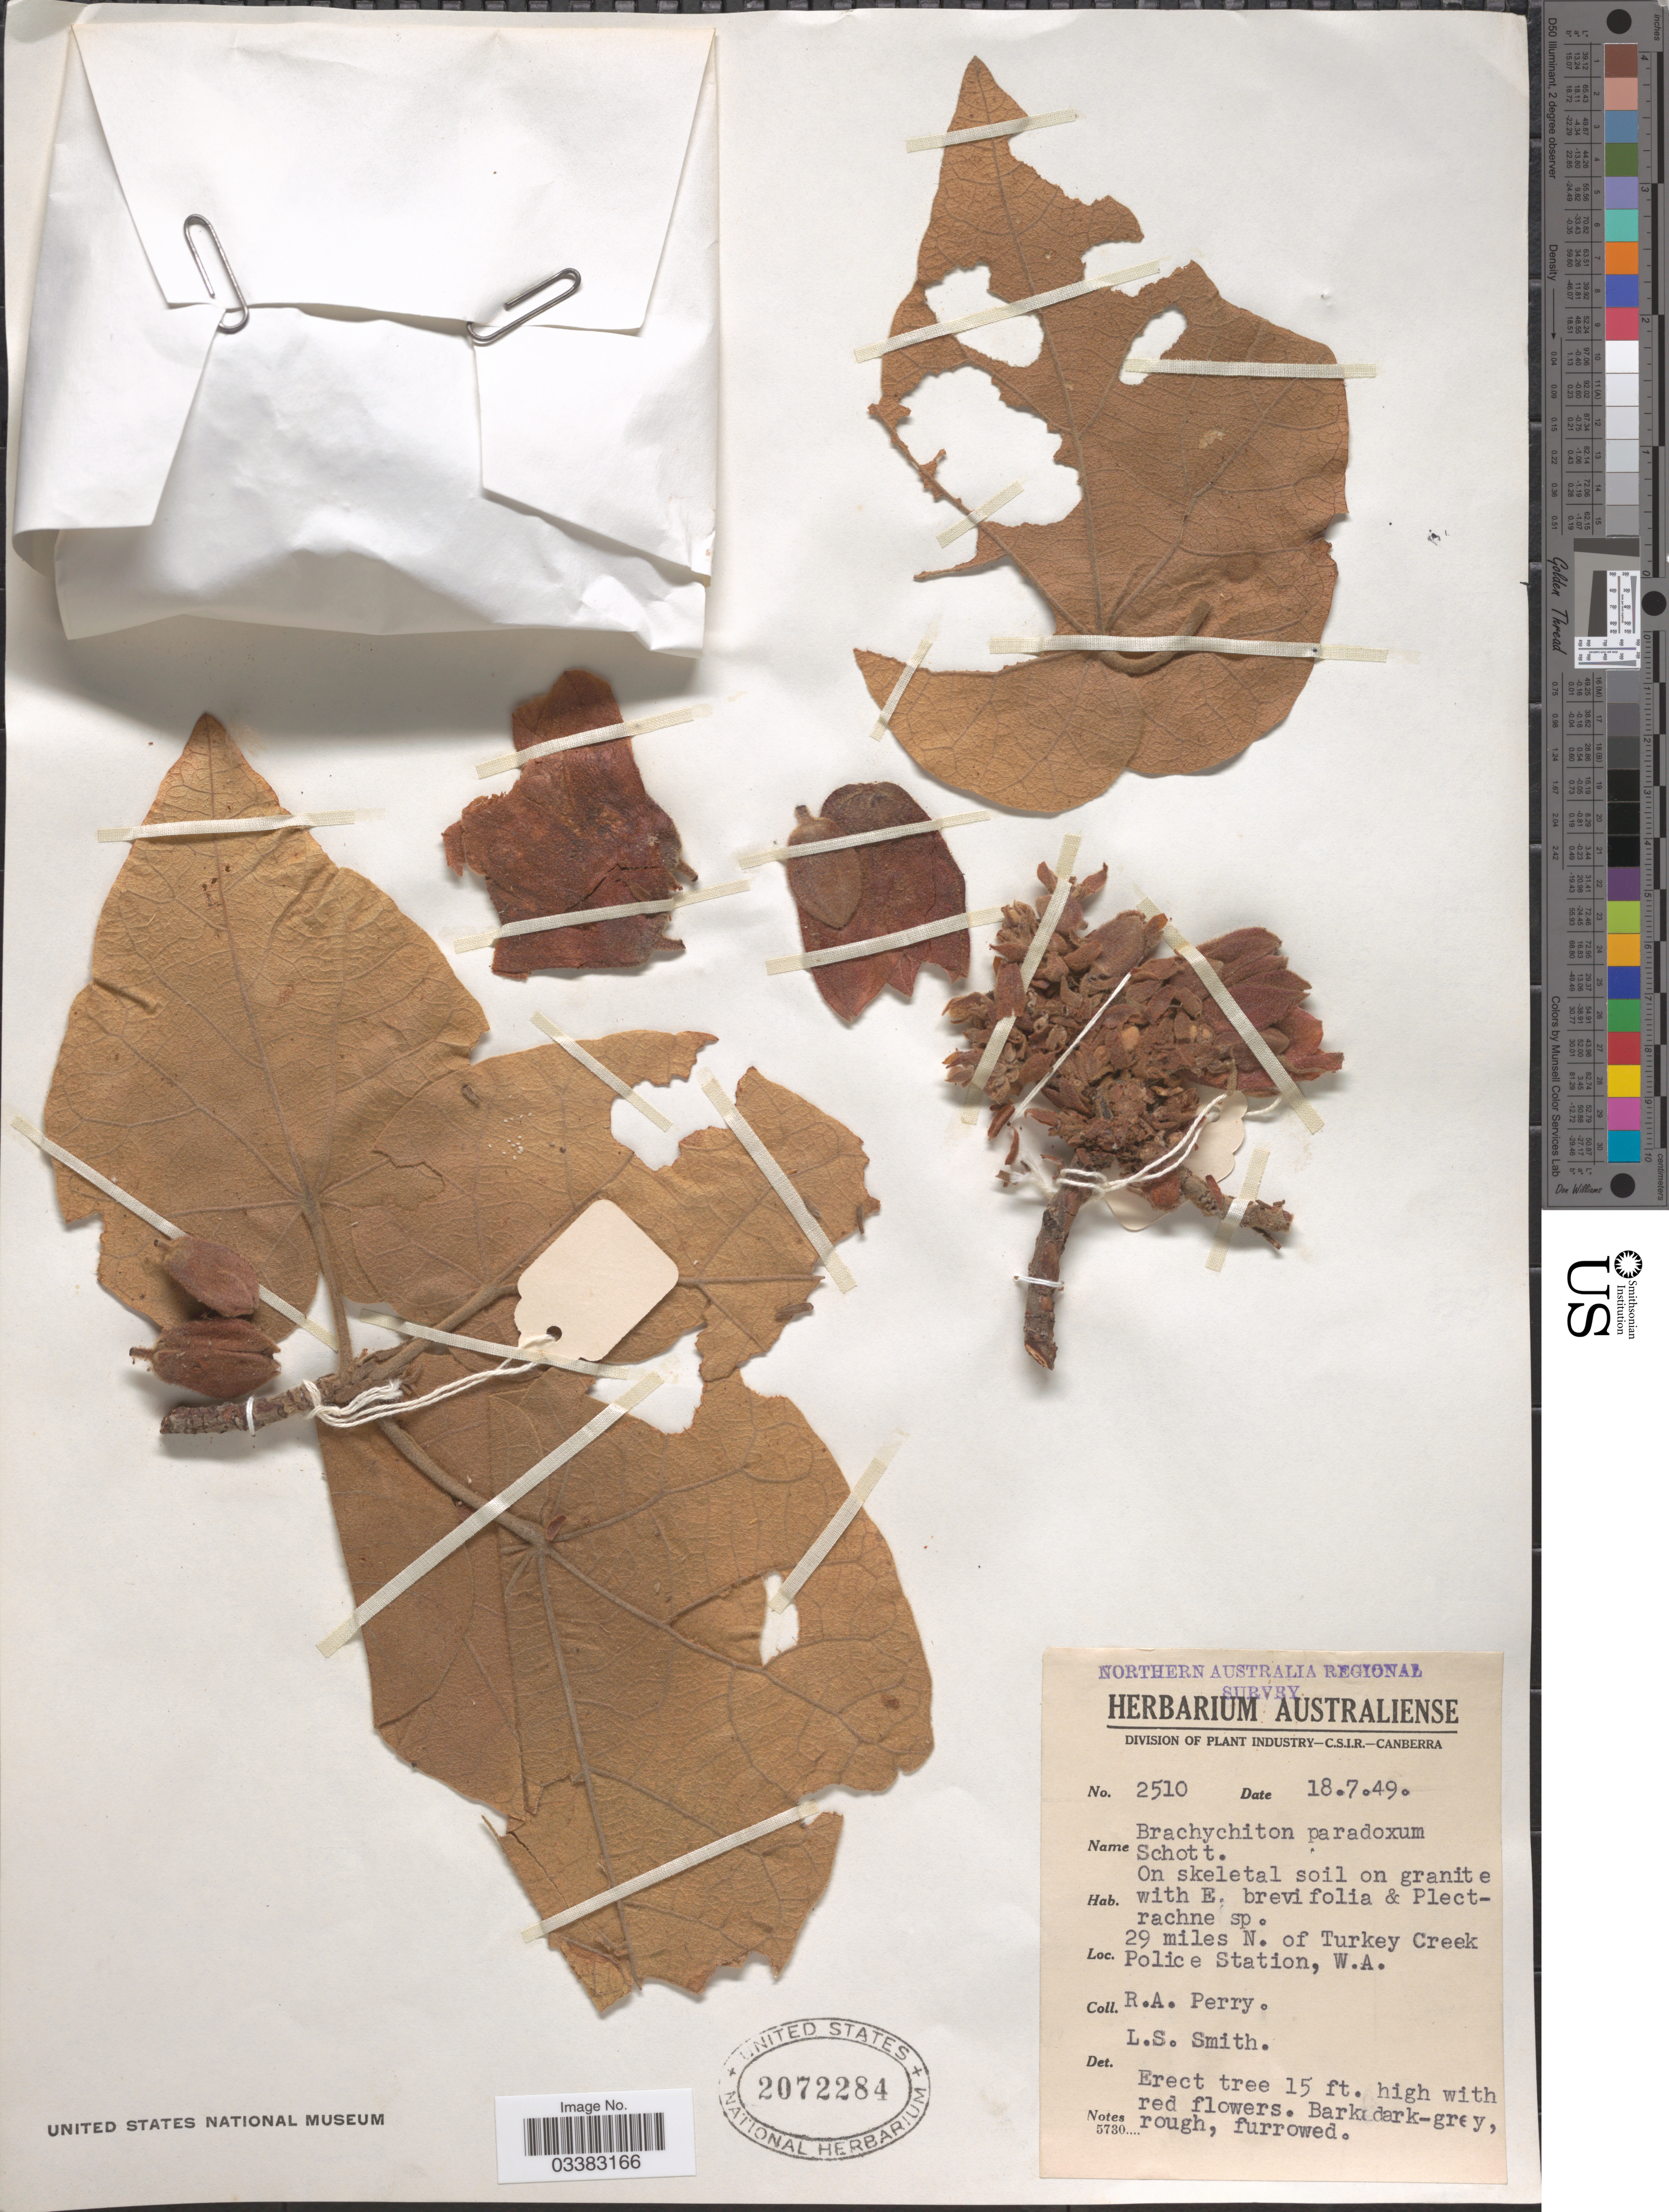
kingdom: Plantae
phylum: Tracheophyta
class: Magnoliopsida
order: Malvales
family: Malvaceae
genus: Brachychiton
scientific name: Brachychiton paradoxus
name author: Schott & Endl.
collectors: Perry, R. A.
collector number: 2510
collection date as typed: Transcribed d/m/y: 18/7/49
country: Australia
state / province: Western Australia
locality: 29 miles N. of Turkey Creek Police Station, W.A.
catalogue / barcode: US 2072284